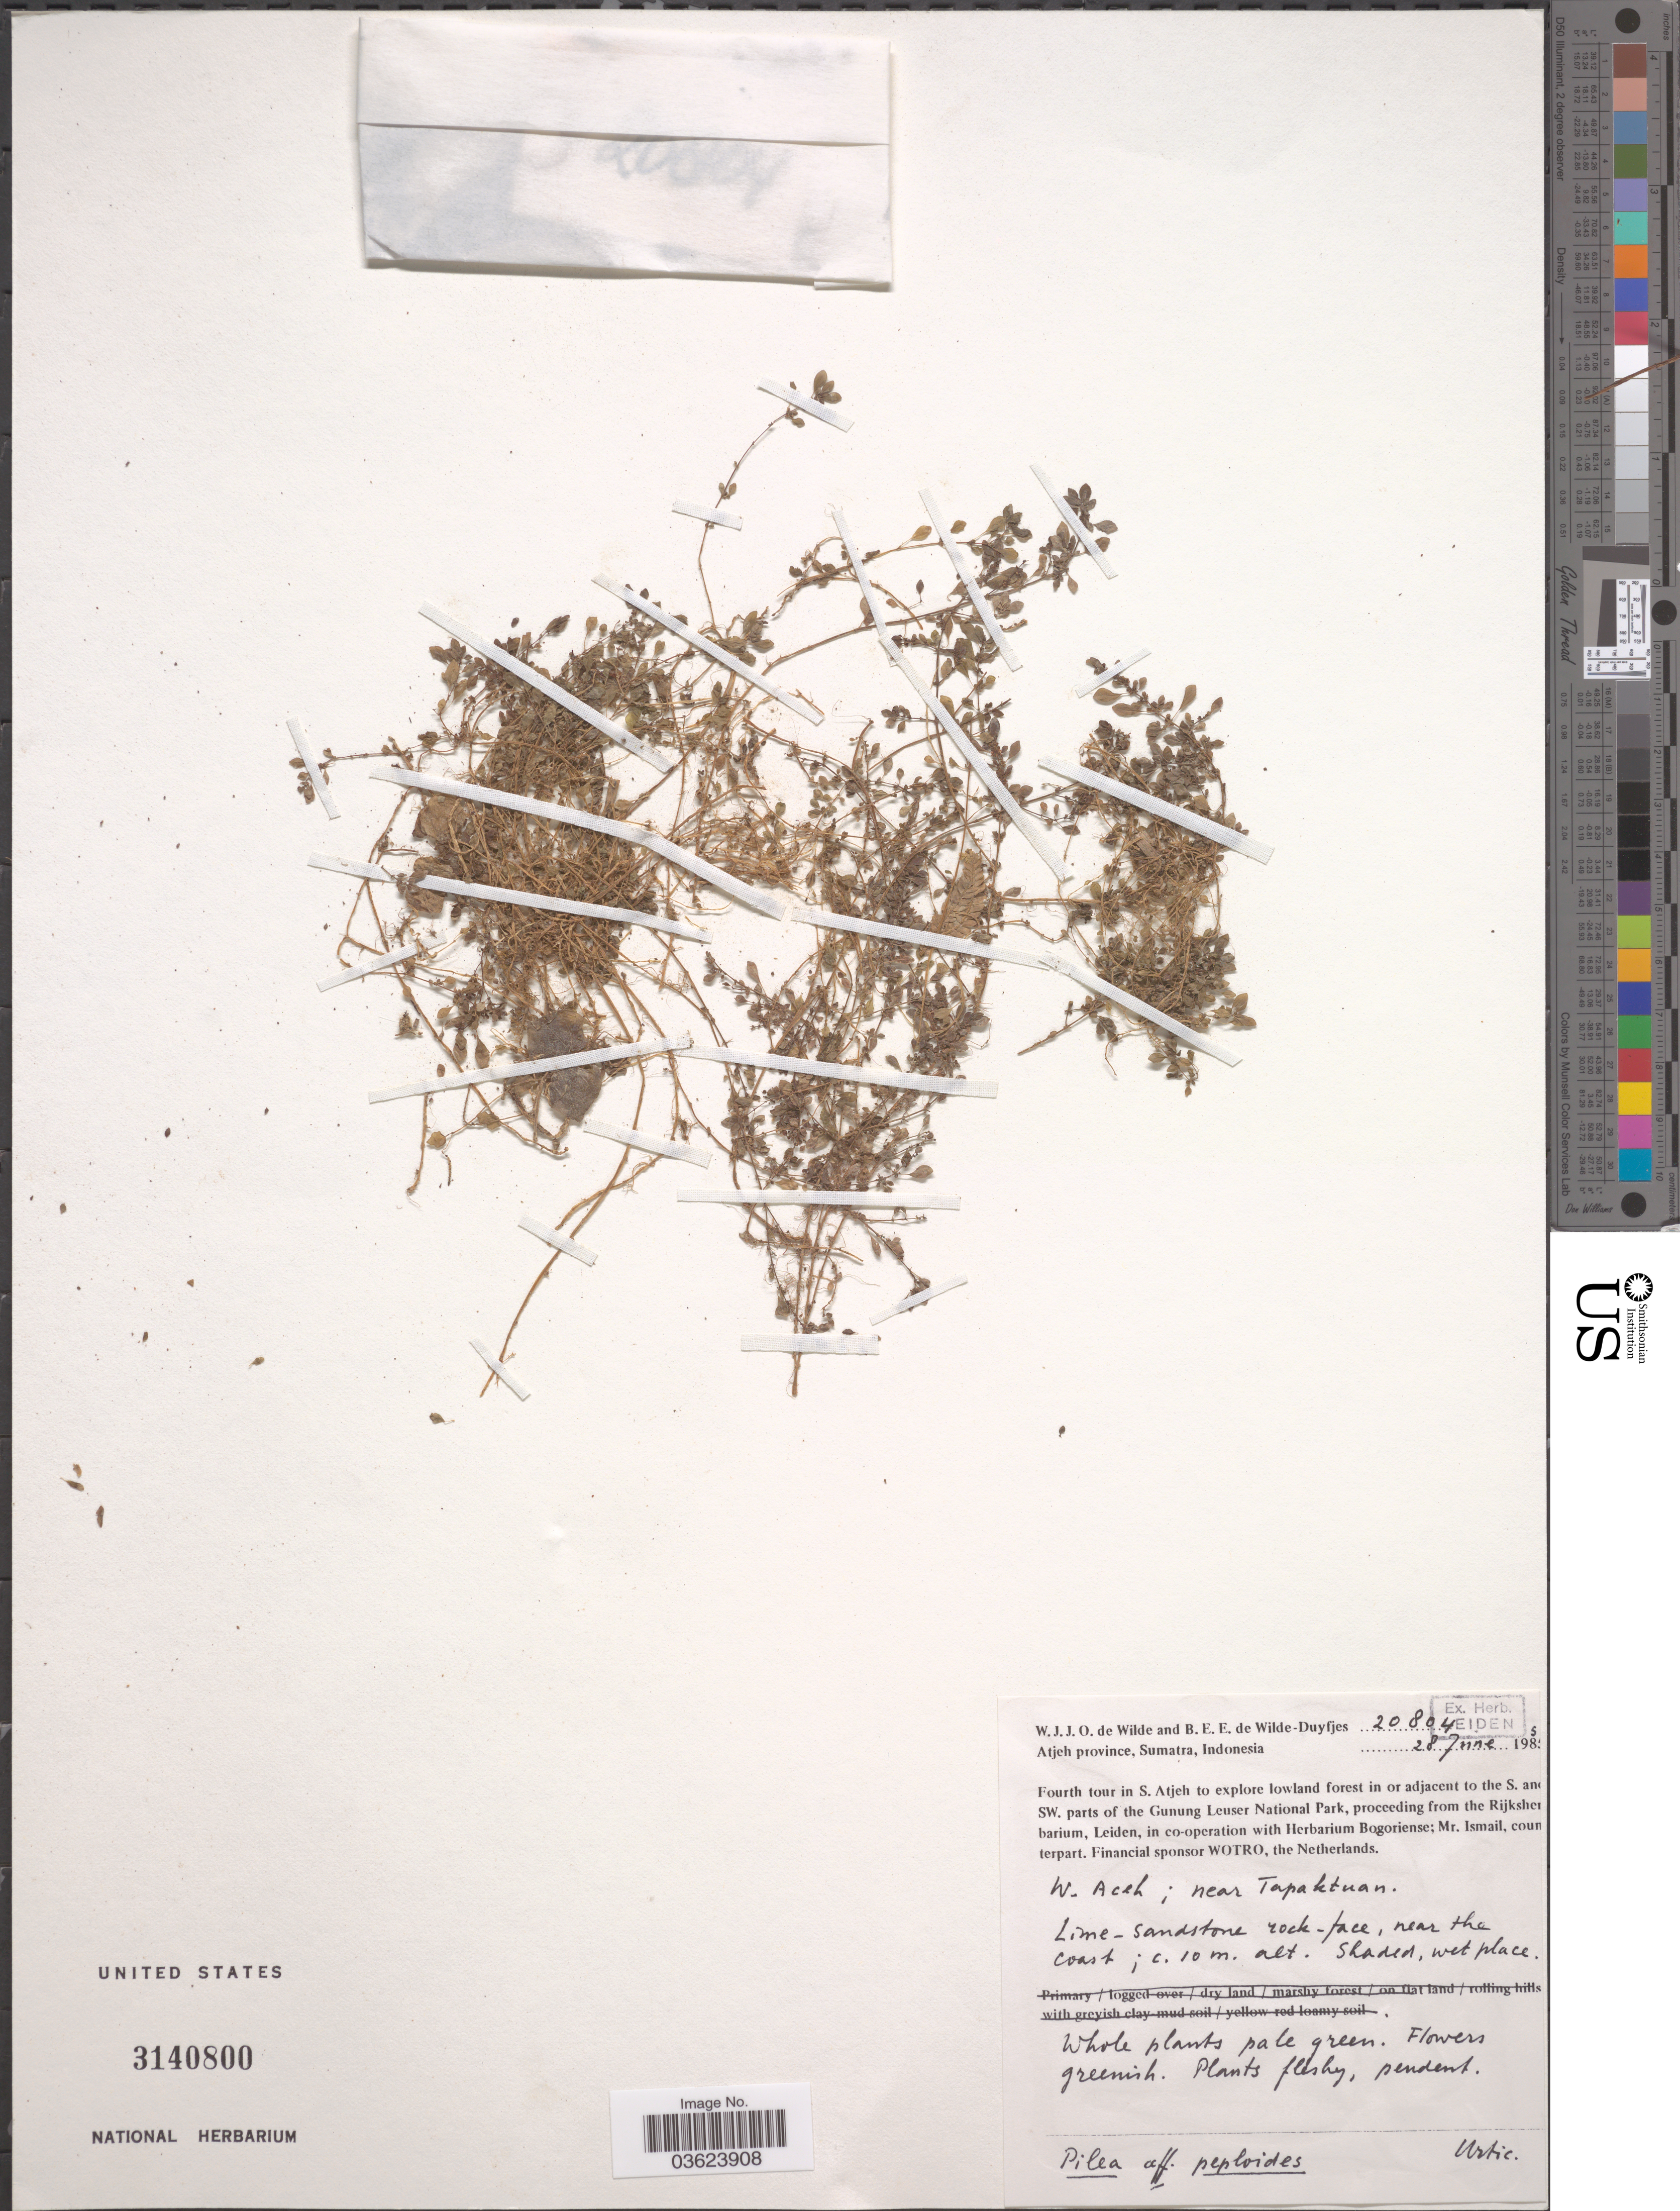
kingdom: Plantae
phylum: Tracheophyta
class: Magnoliopsida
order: Rosales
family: Urticaceae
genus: Pilea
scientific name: Pilea peploides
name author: (Gaudich.) Hook. & Arn.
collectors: W. J. de Wilde & B. E. de Wilde-Duyfjes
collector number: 20804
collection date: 1985-06-28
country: Indonesia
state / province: Sumatra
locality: Fourth tour in S. Atjeh to explore lowland forest in or adjacent to the S. and SW. parts of the Gunung Leuser National Park. Atjeh province. W. Aceh; near Tapaktuan.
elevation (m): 10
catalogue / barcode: US 3140800